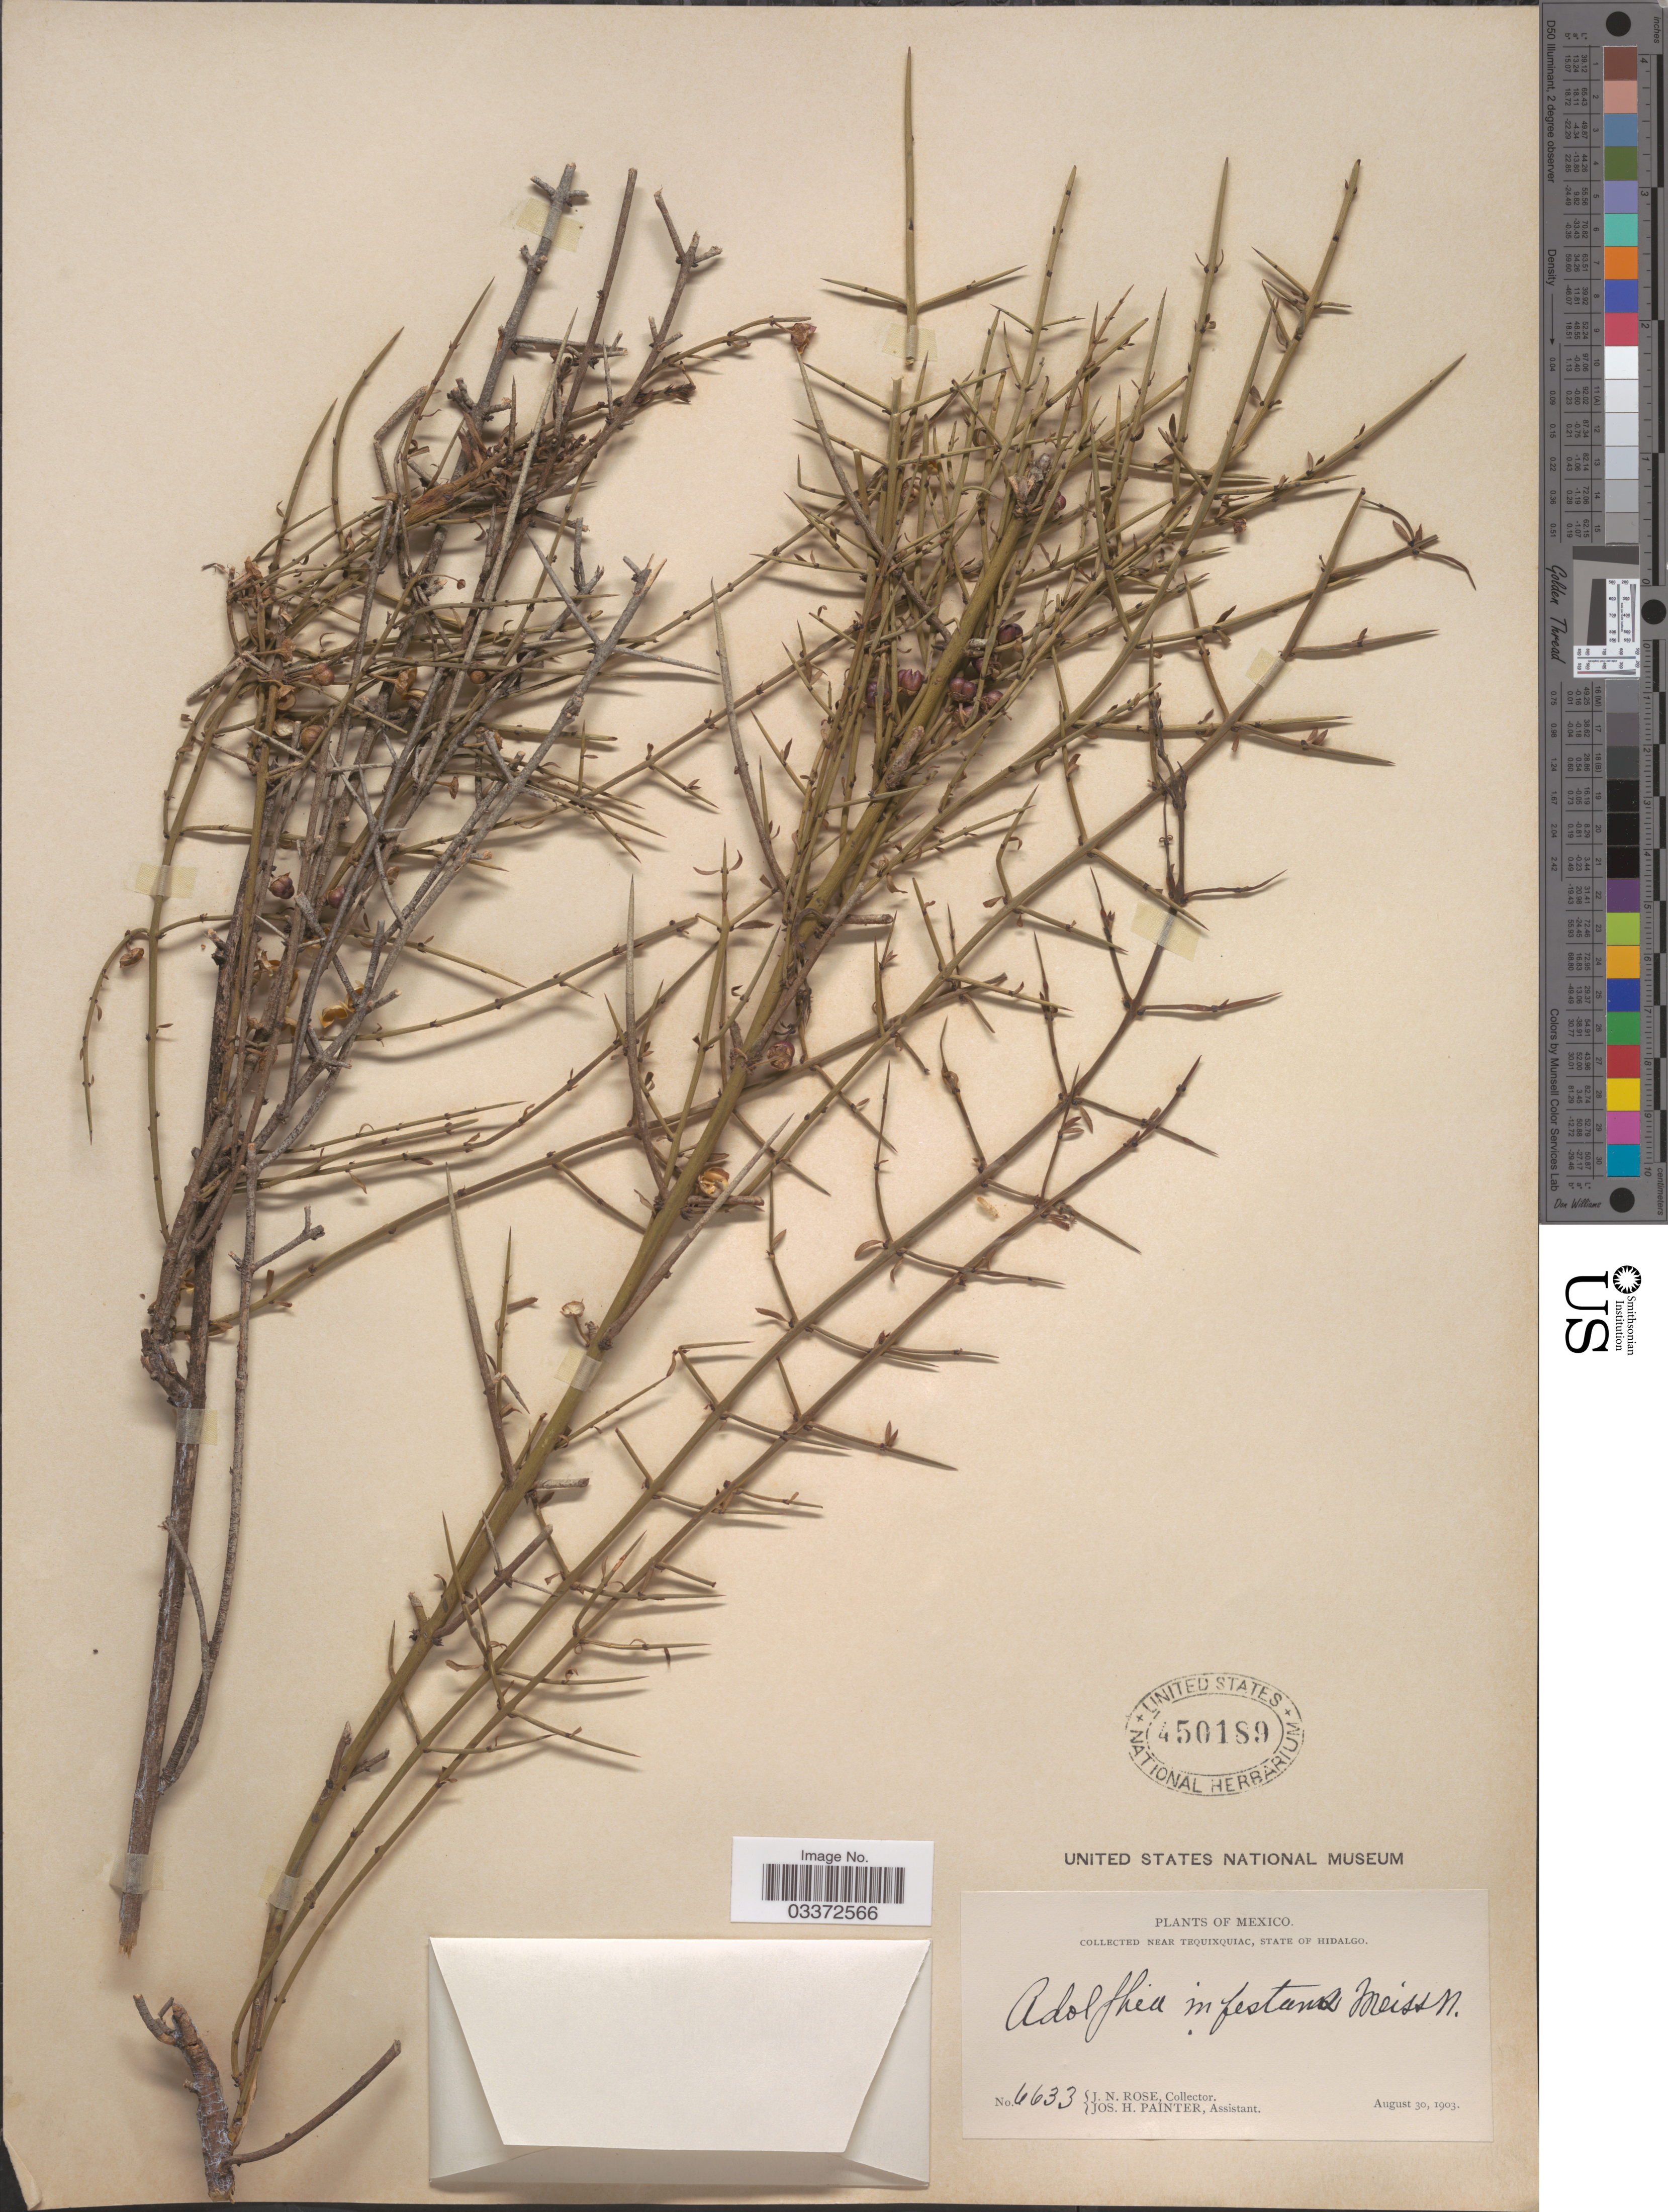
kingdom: Plantae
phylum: Tracheophyta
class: Magnoliopsida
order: Rosales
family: Rhamnaceae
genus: Adolphia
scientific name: Adolphia infesta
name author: (Kunth) Meisn.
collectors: J. N. Rose & J. H. Painter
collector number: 6633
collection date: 1903-08-30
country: Mexico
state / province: Hidalgo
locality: Near Tequixquiac.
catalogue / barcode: US 450189